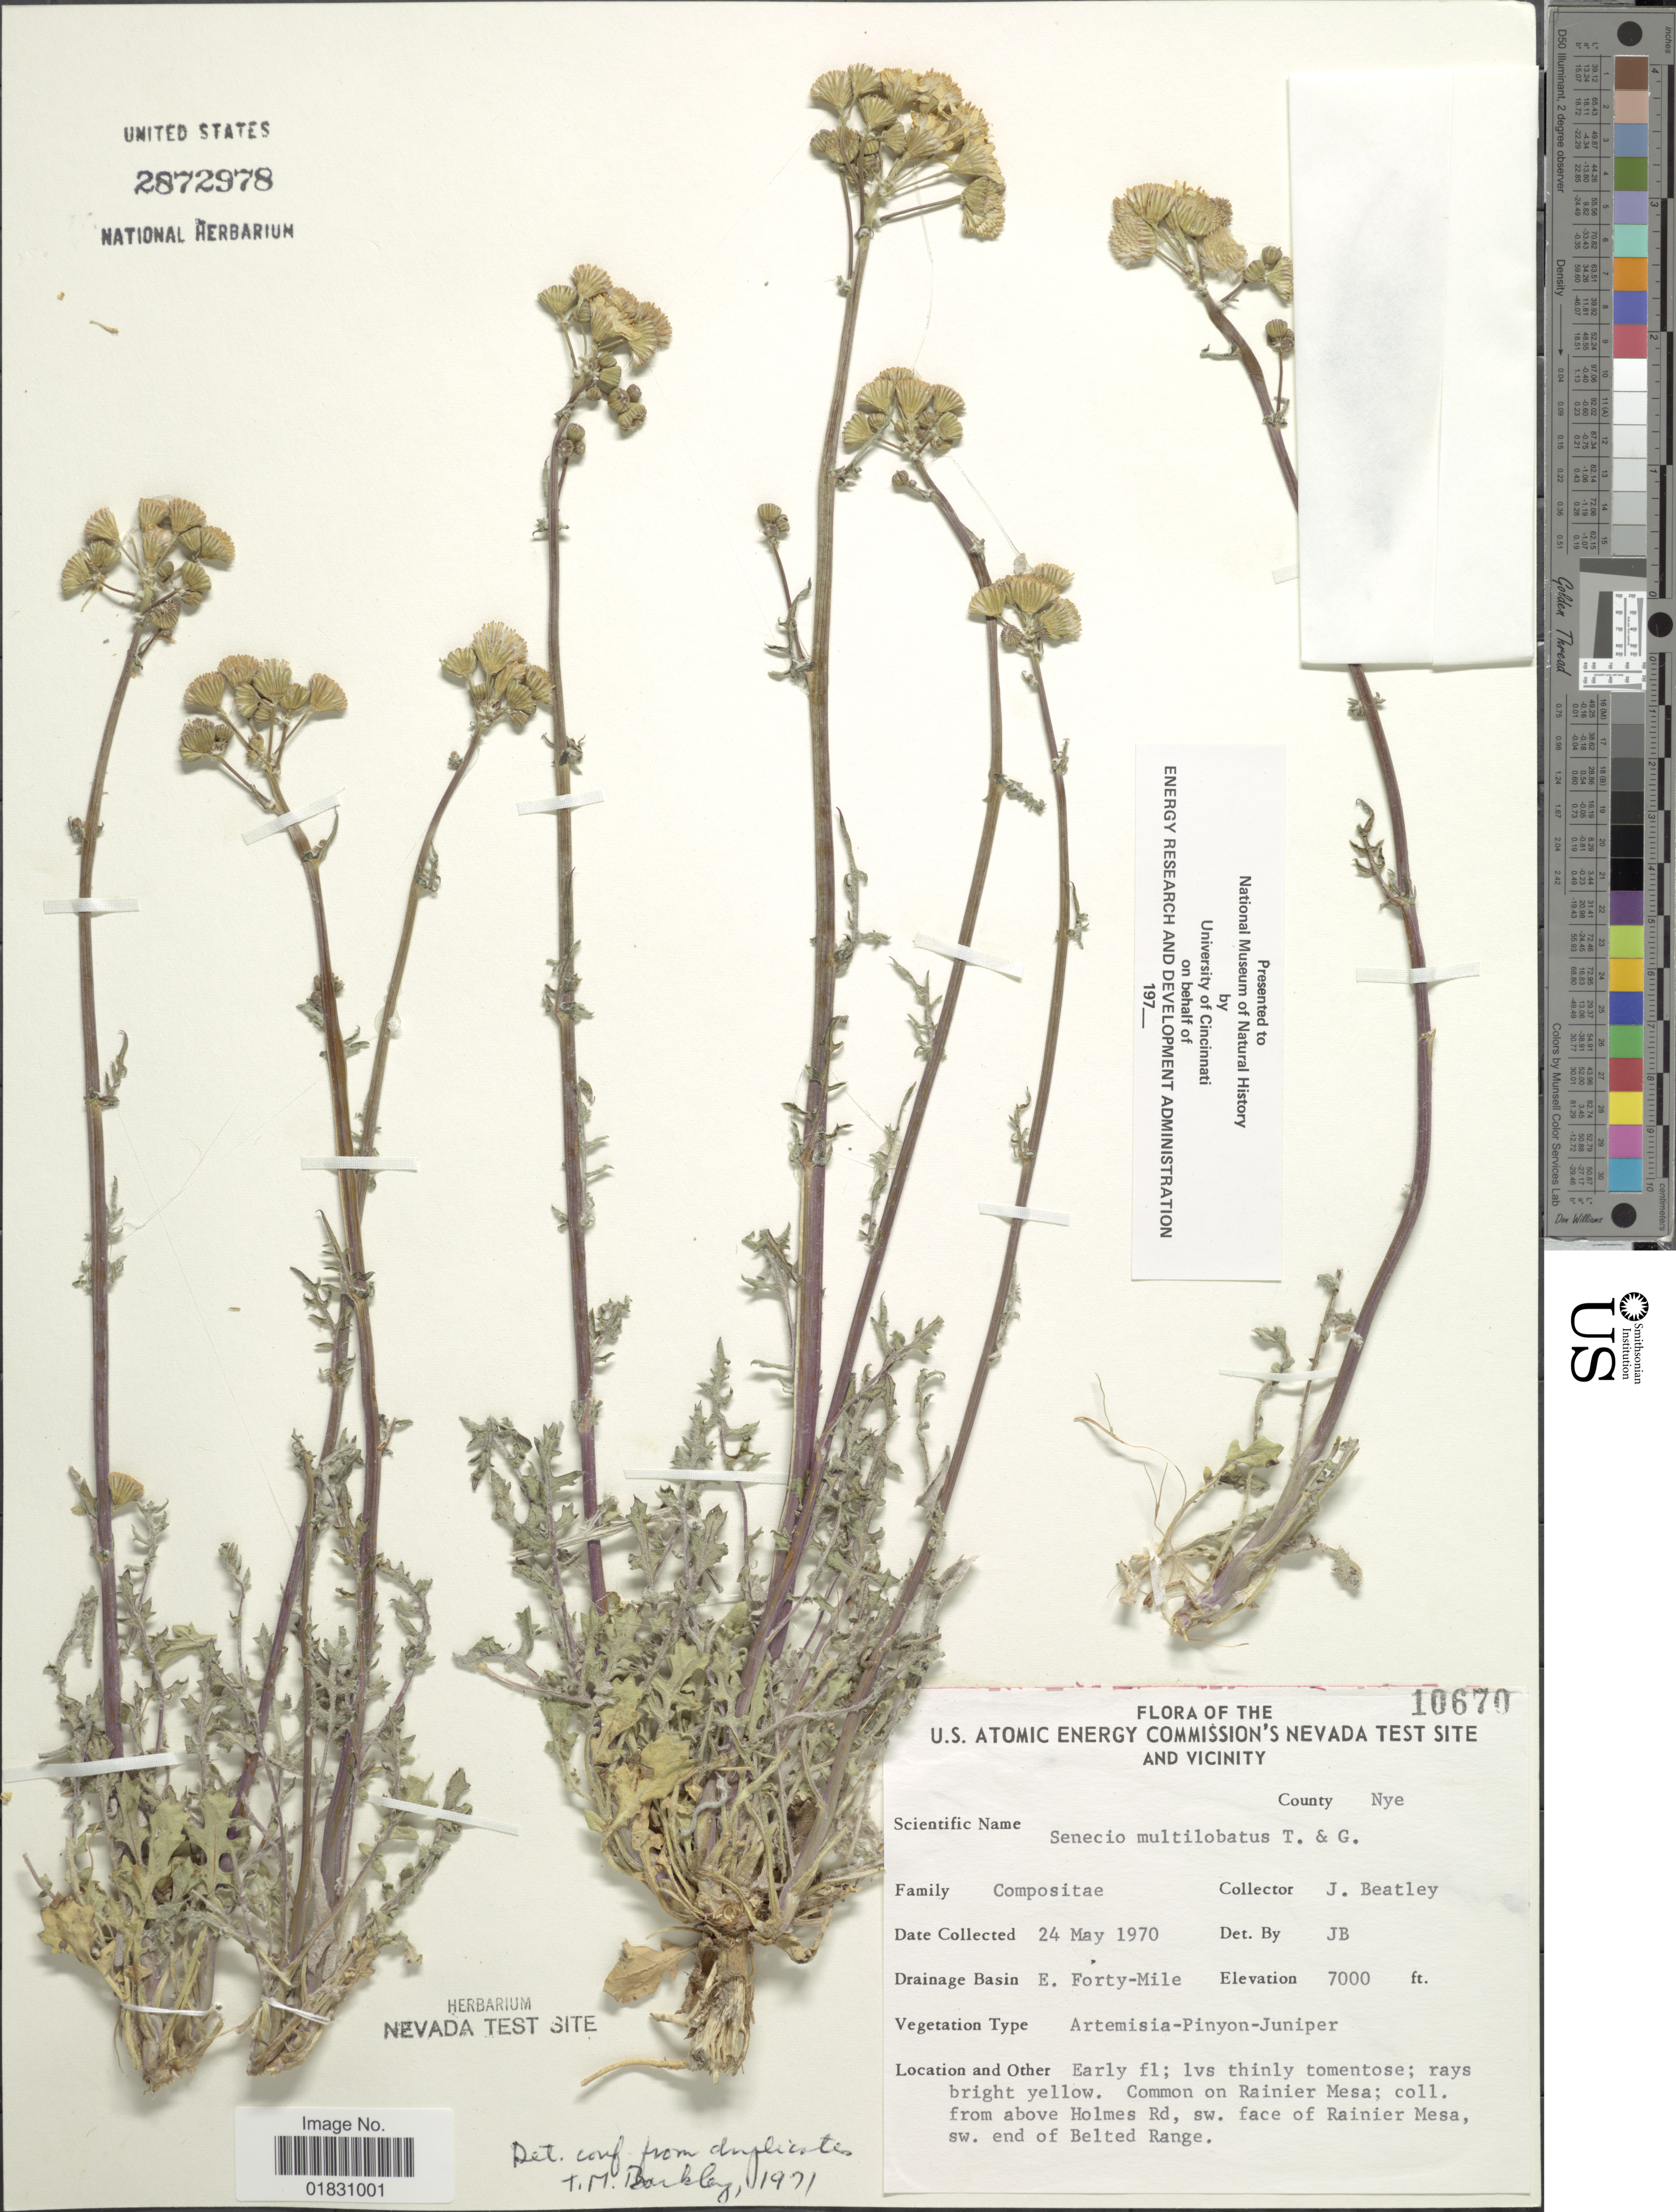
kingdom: Plantae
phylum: Tracheophyta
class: Magnoliopsida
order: Asterales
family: Asteraceae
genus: Packera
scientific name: Packera multilobata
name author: (Torr. & A. Gray) W.A. Weber & Á. Löve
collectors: J. C. Beatley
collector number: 10670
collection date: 1970-05-24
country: United States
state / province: Nevada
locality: U.S. Atomic Energy Commission's Nevada Test Site And Vicinity, County Nye, Drainage Basin E. Forty-Mile, Common on Rainier Mesa, from above Holmes Rd, sw. face of Rainier of Rainier Mesa, sw. end of Belted Range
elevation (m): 2134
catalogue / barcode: US 2872978